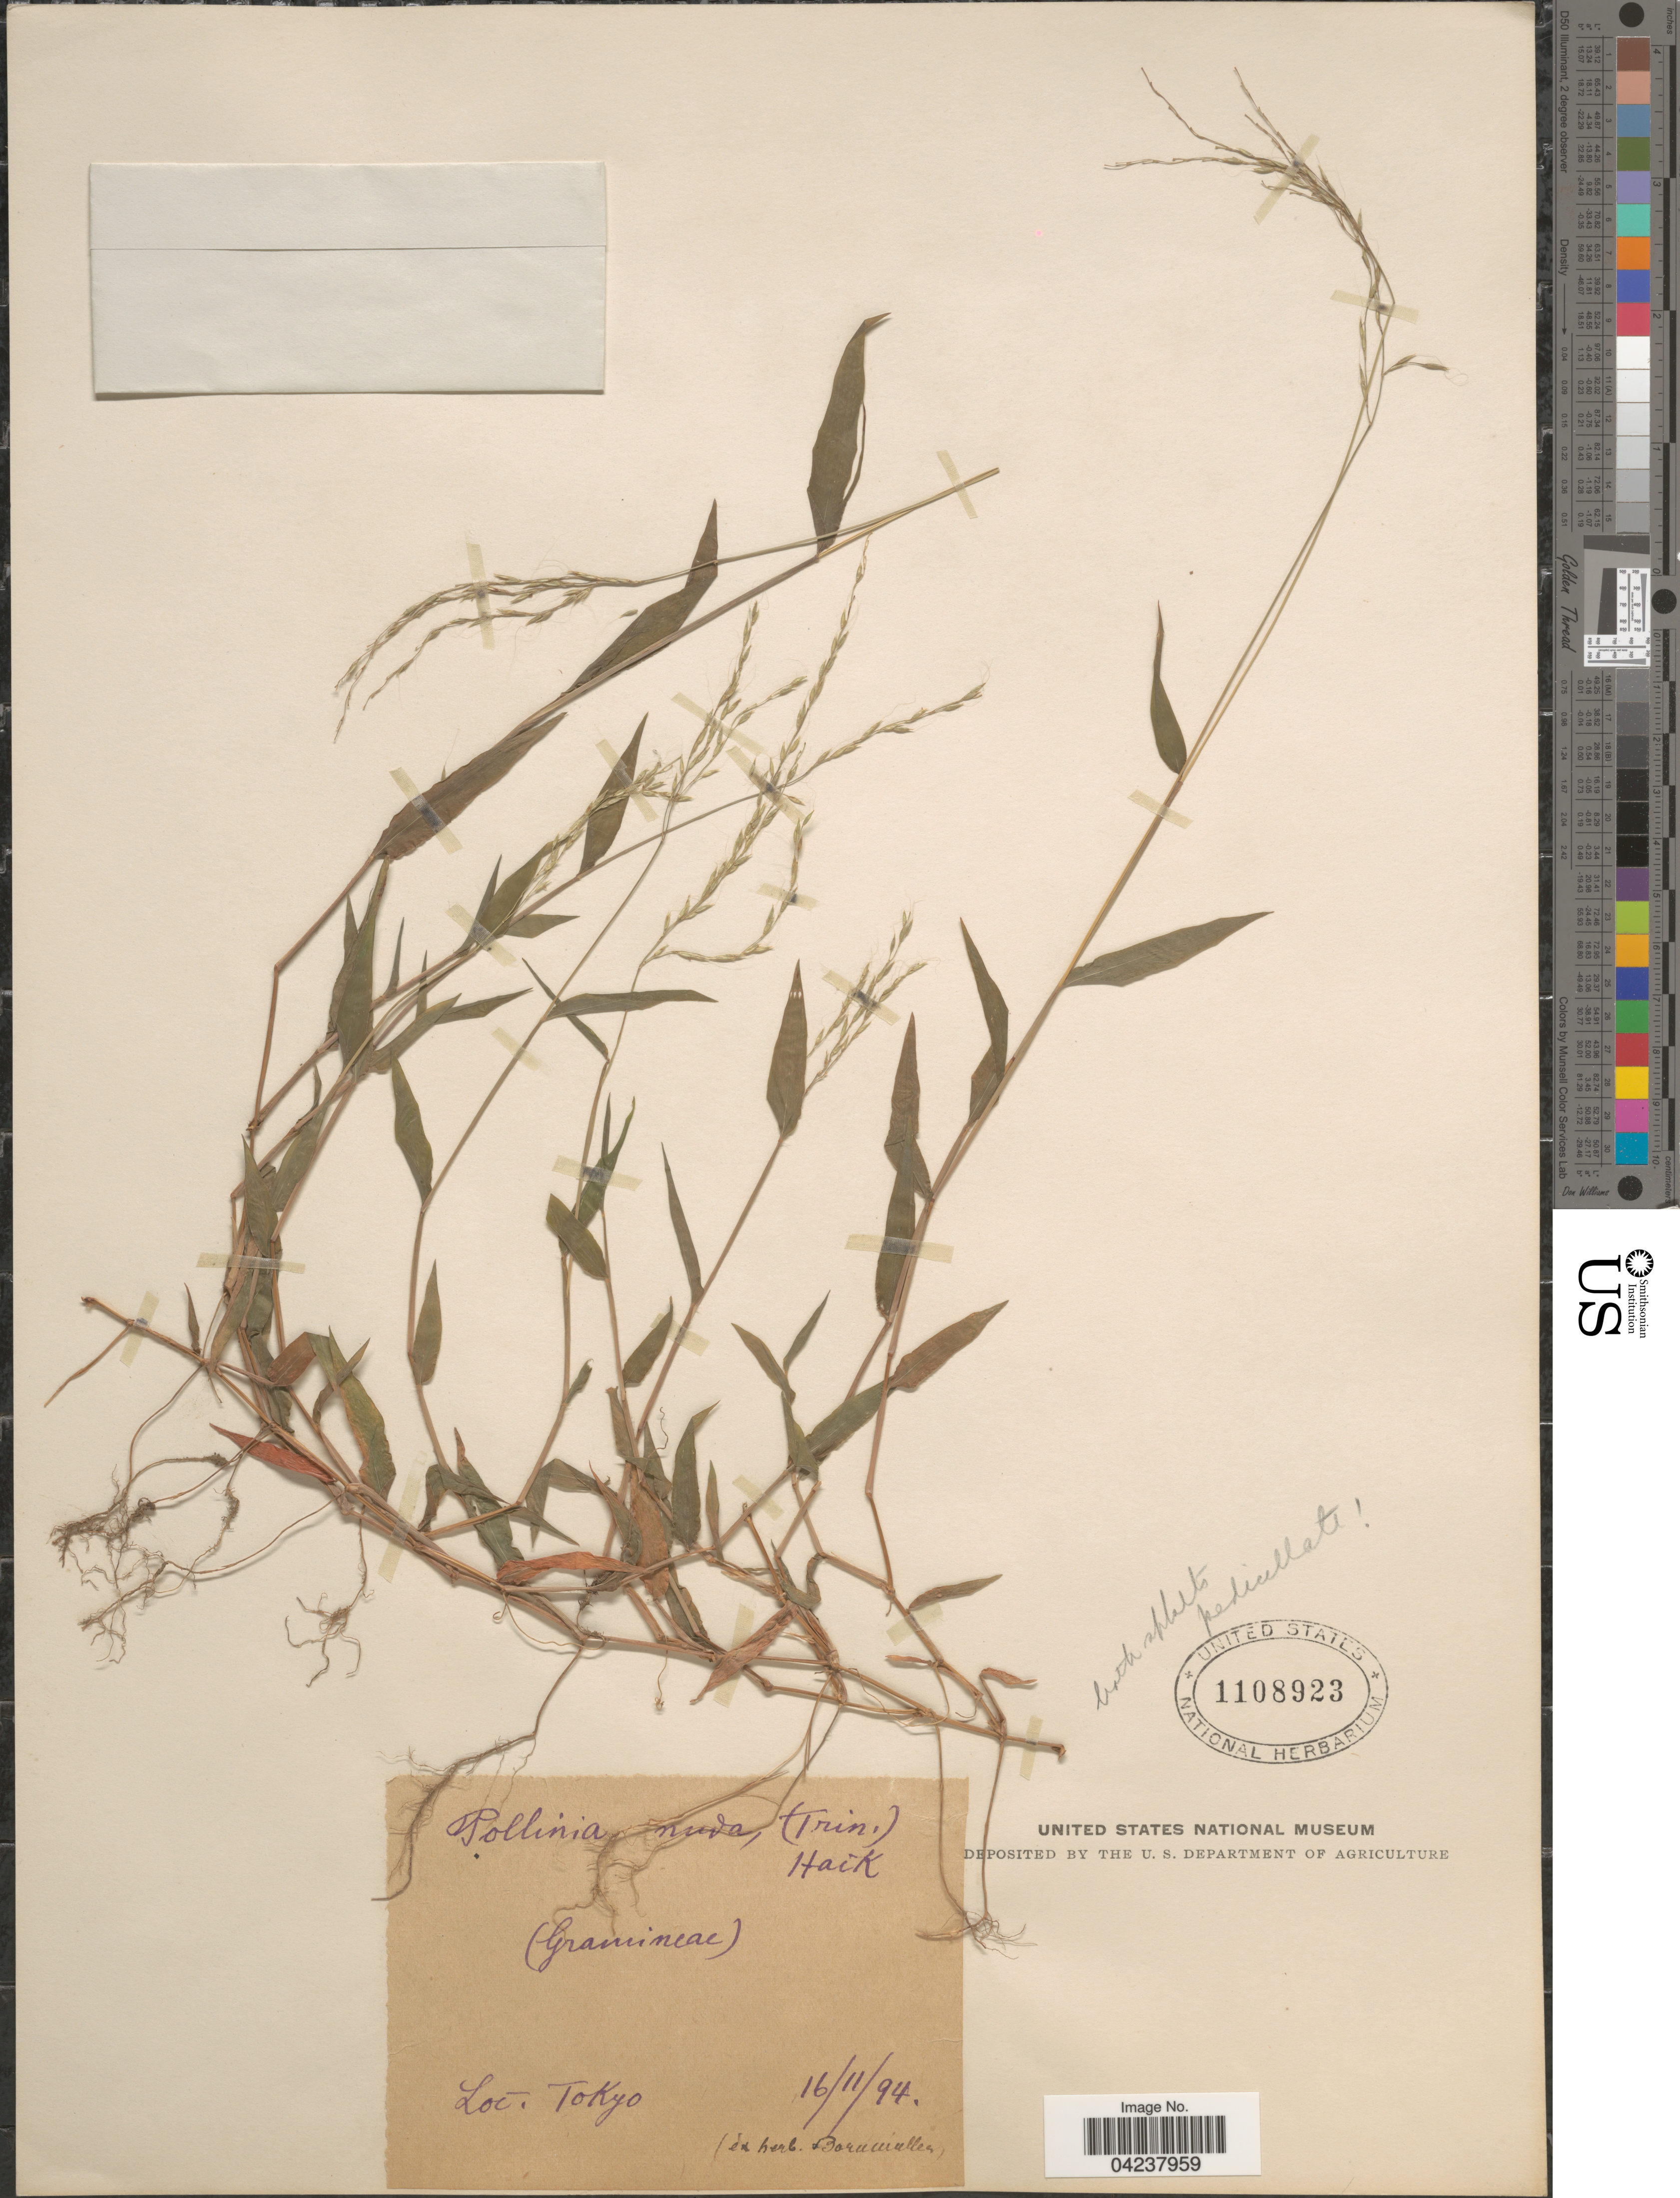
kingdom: Plantae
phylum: Tracheophyta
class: Liliopsida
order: Poales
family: Poaceae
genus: Microstegium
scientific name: Microstegium nudum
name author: (Trin.) A. Camus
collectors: ex. Herb. Bornmuller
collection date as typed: Transcribed d/m/y: 16/11/94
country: Japan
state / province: Tokyo, Federal City of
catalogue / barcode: US 1108923